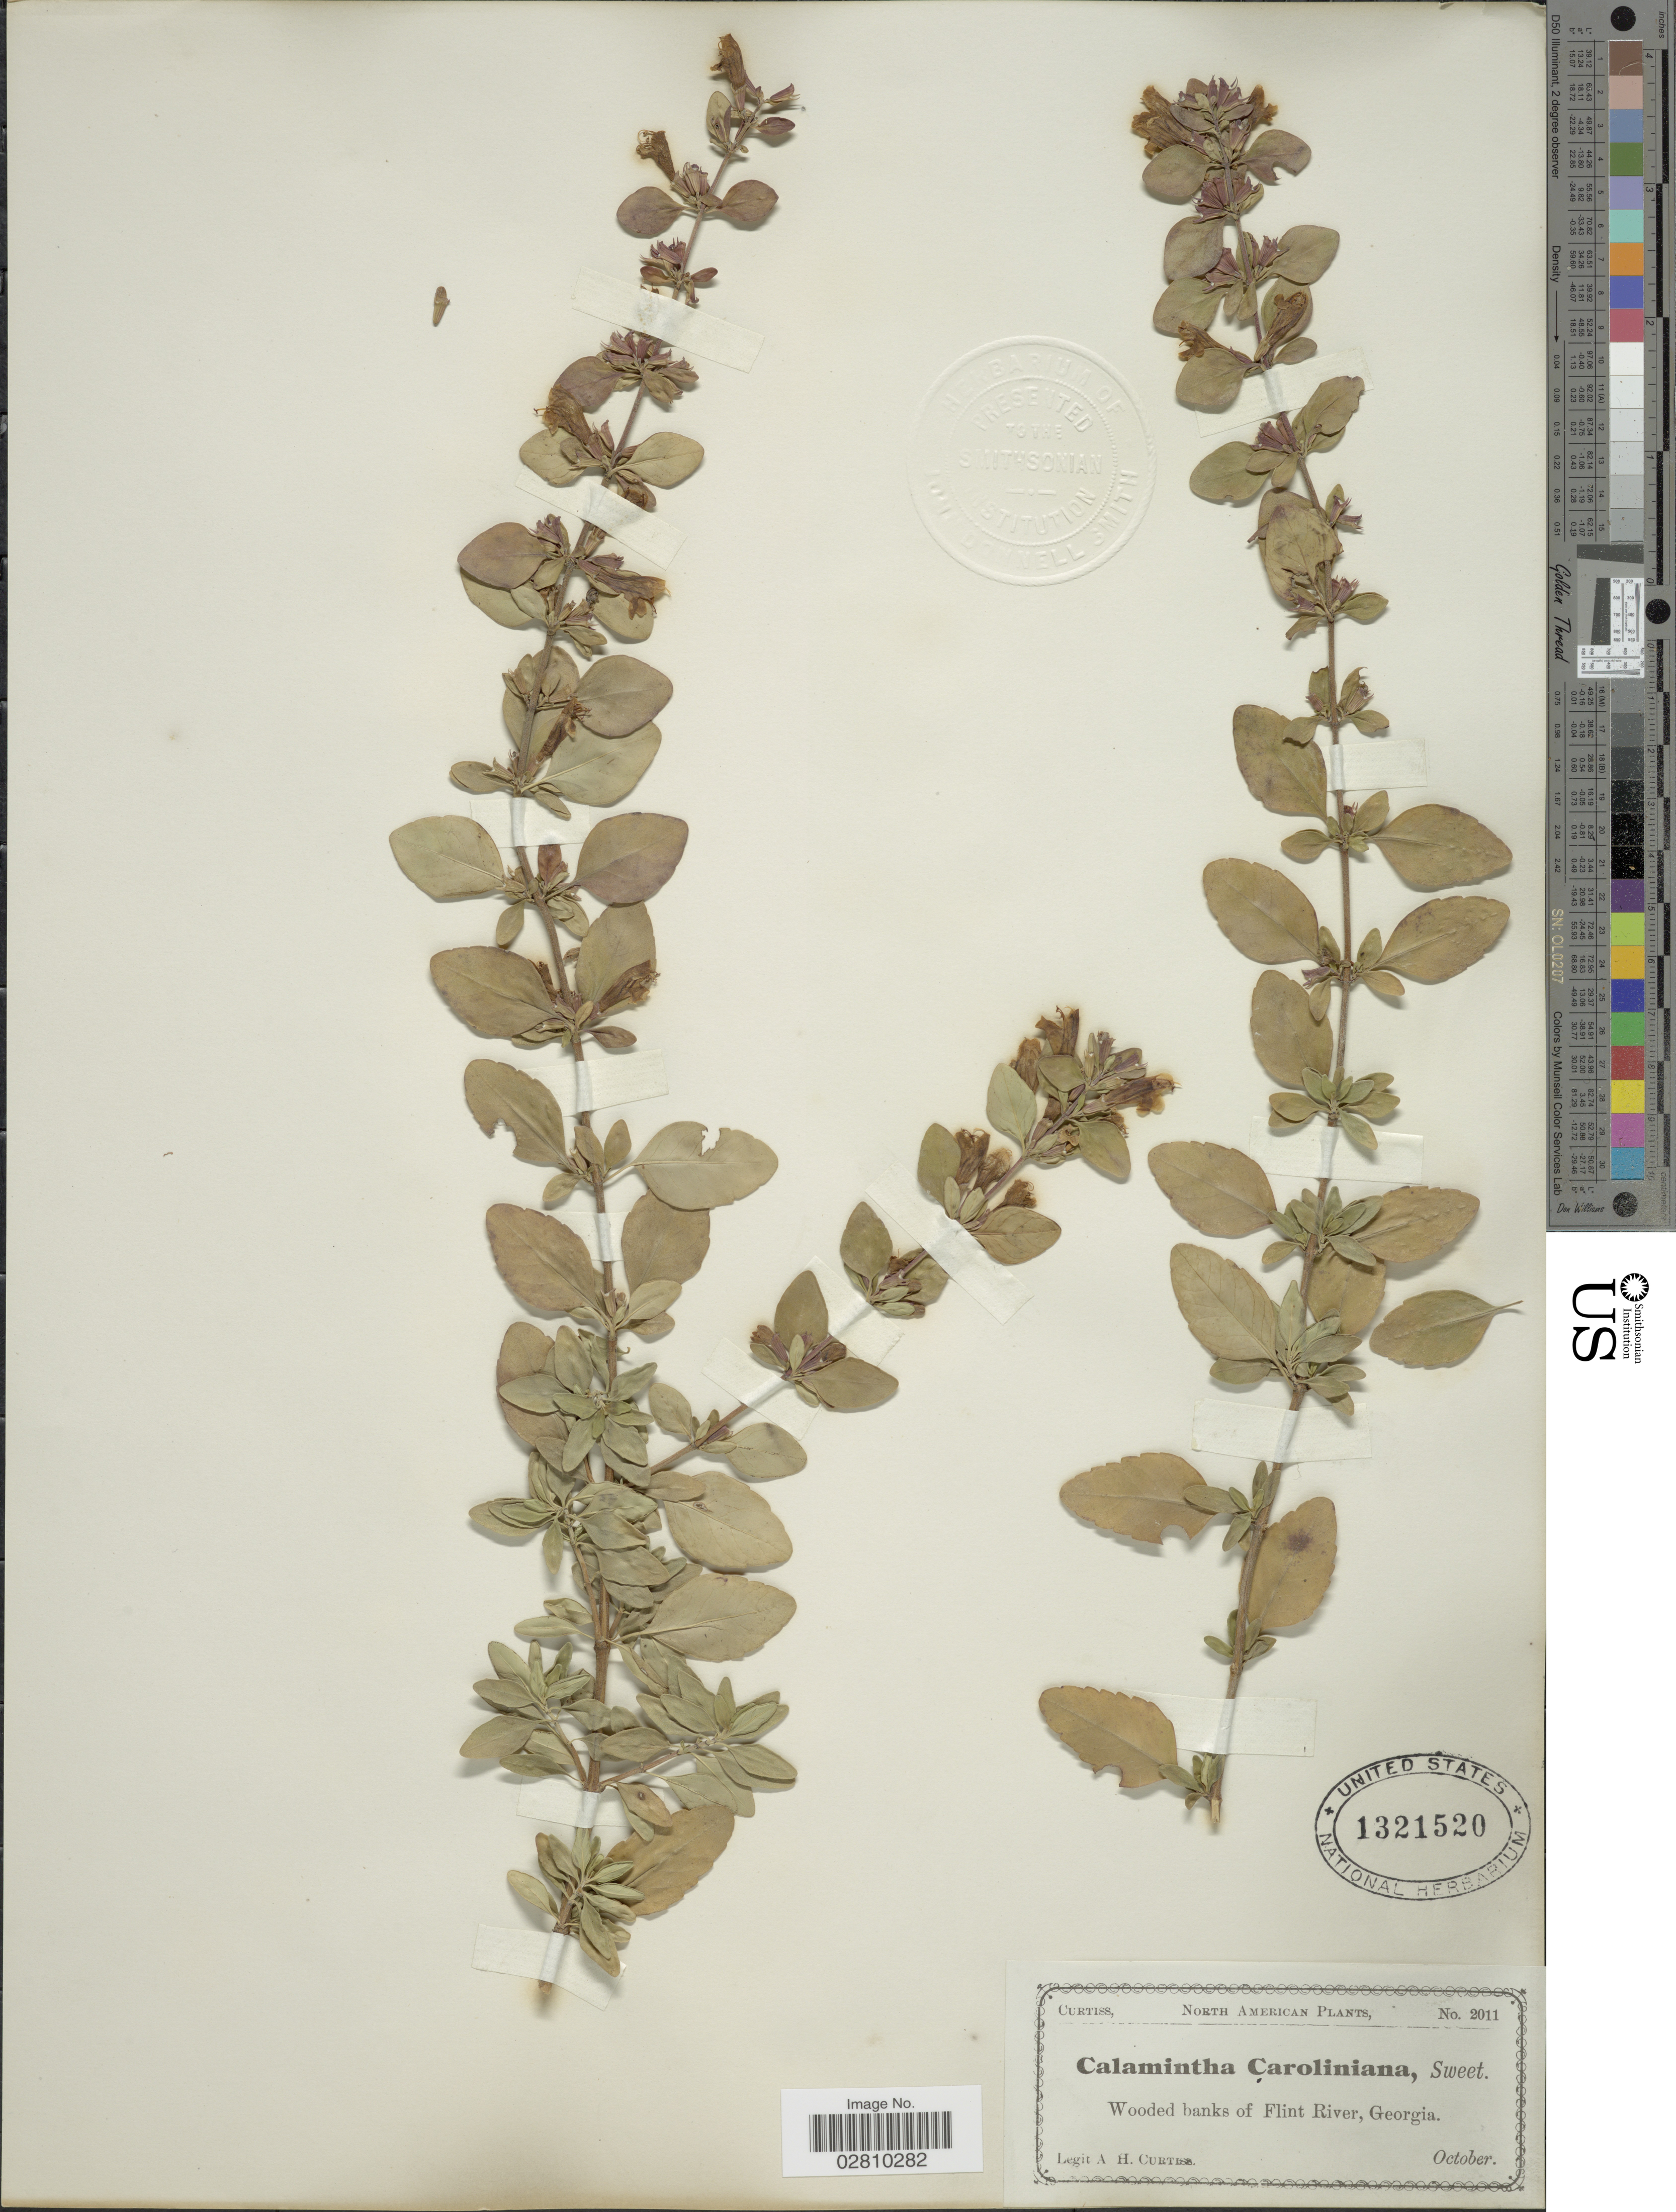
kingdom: Plantae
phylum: Tracheophyta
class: Magnoliopsida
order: Lamiales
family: Lamiaceae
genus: Clinopodium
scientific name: Clinopodium carolinianum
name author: Mill.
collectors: A. H. Curtiss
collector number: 2011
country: United States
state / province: Georgia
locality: Wooded banks of Flint River, Georgia.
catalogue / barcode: US 1321520